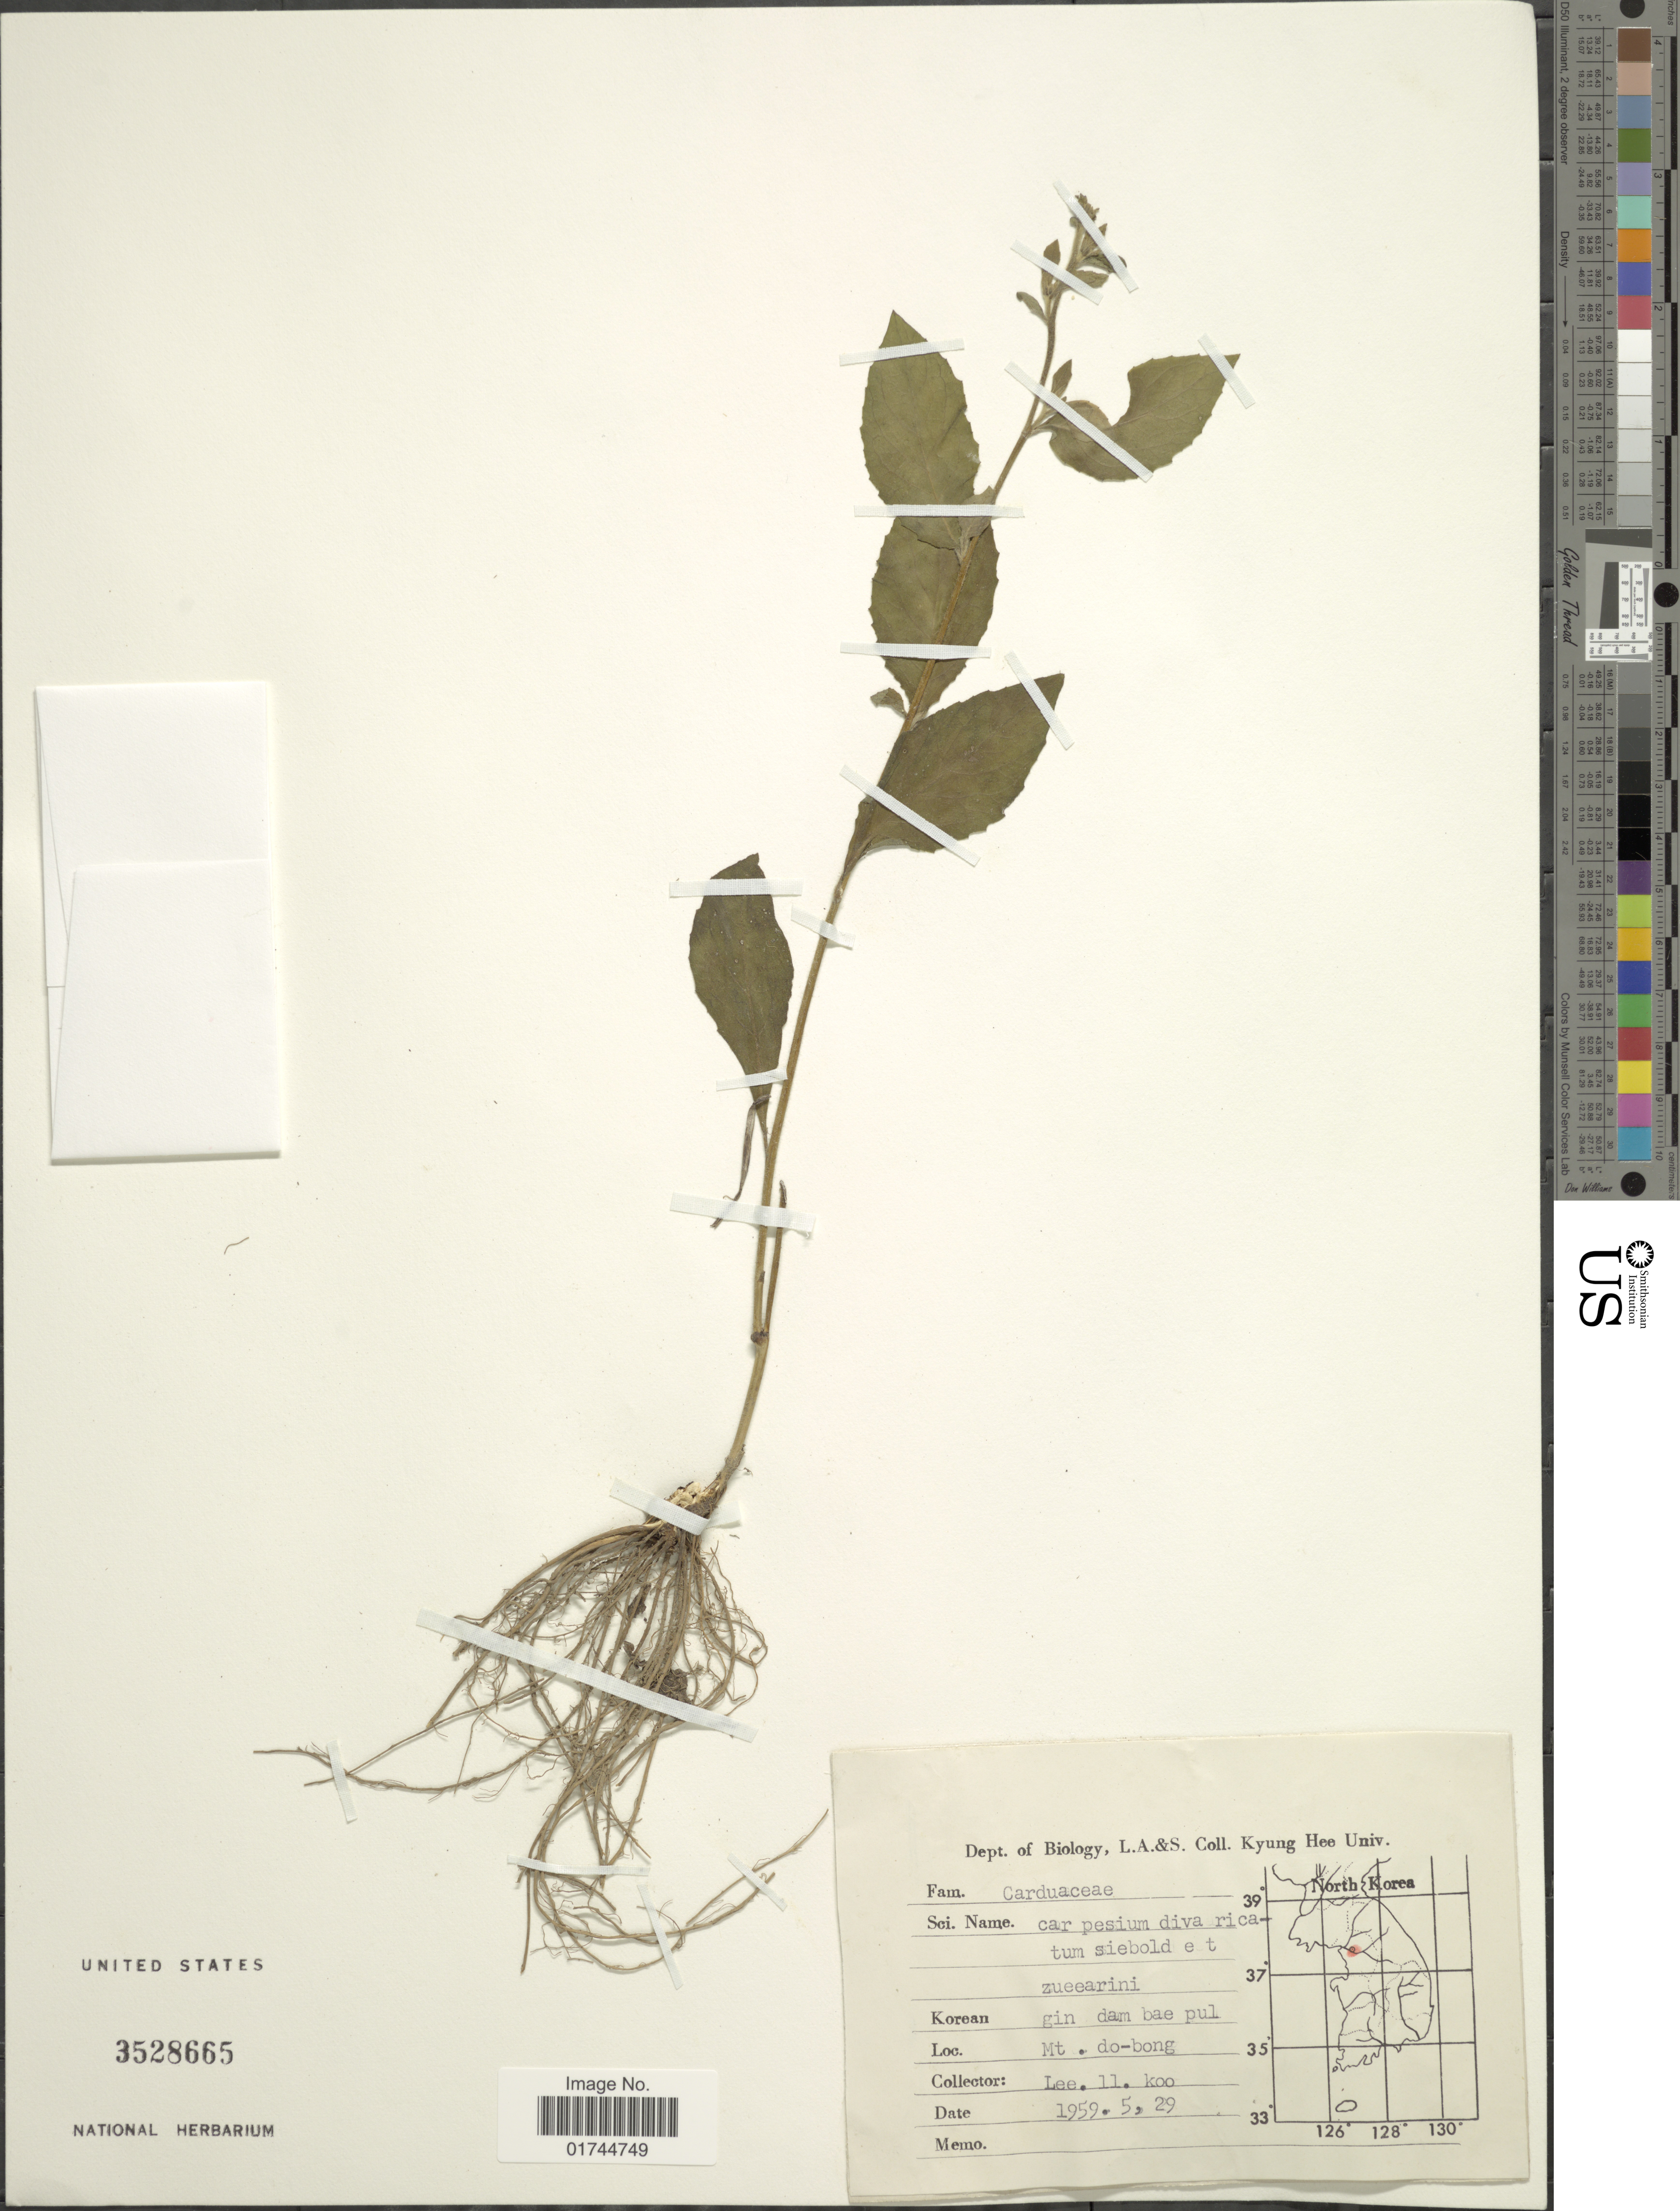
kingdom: Plantae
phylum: Tracheophyta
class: Magnoliopsida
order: Asterales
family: Asteraceae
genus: Carpesium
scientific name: Carpesium divarticatum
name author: Siebold & Zucc.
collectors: I. Lee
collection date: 1959-05-29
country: South Korea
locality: Mt. do-bong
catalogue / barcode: US 3528665